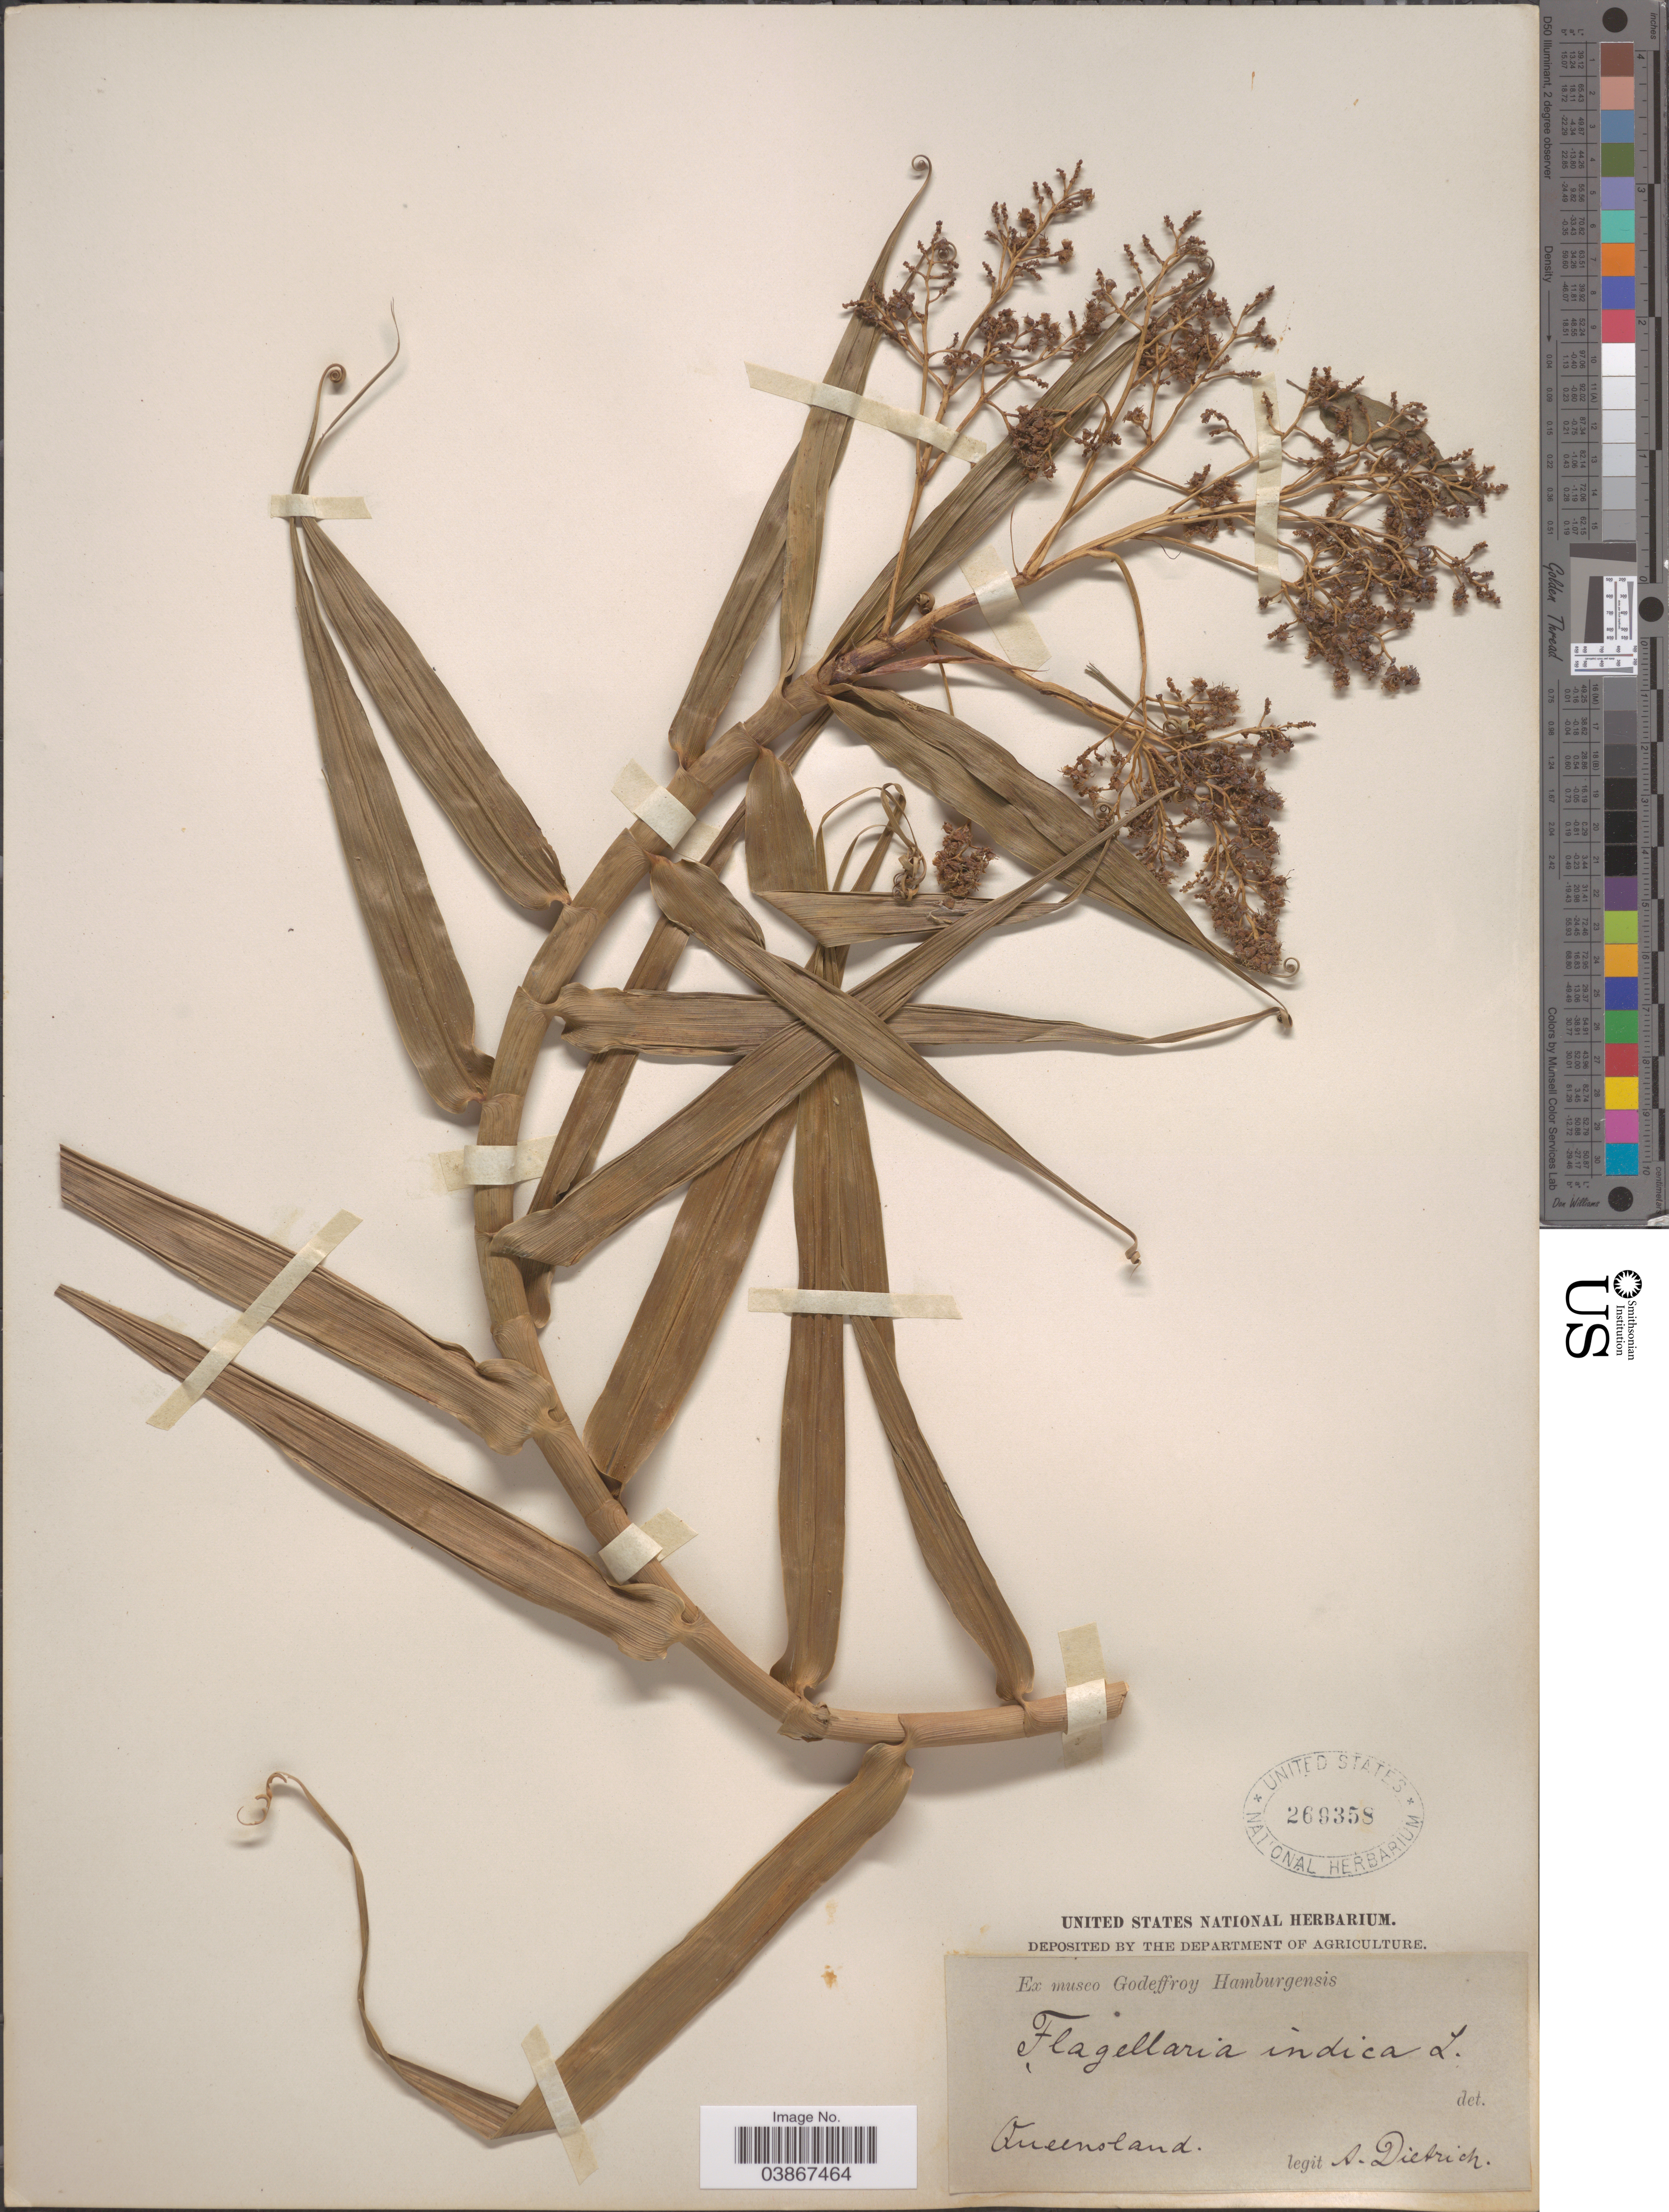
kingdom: Plantae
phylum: Tracheophyta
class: Liliopsida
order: Poales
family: Flagellariaceae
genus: Flagellaria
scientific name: Flagellaria indica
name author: L.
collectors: A. G. Dietrich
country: Australia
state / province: Queensland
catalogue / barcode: US 269358